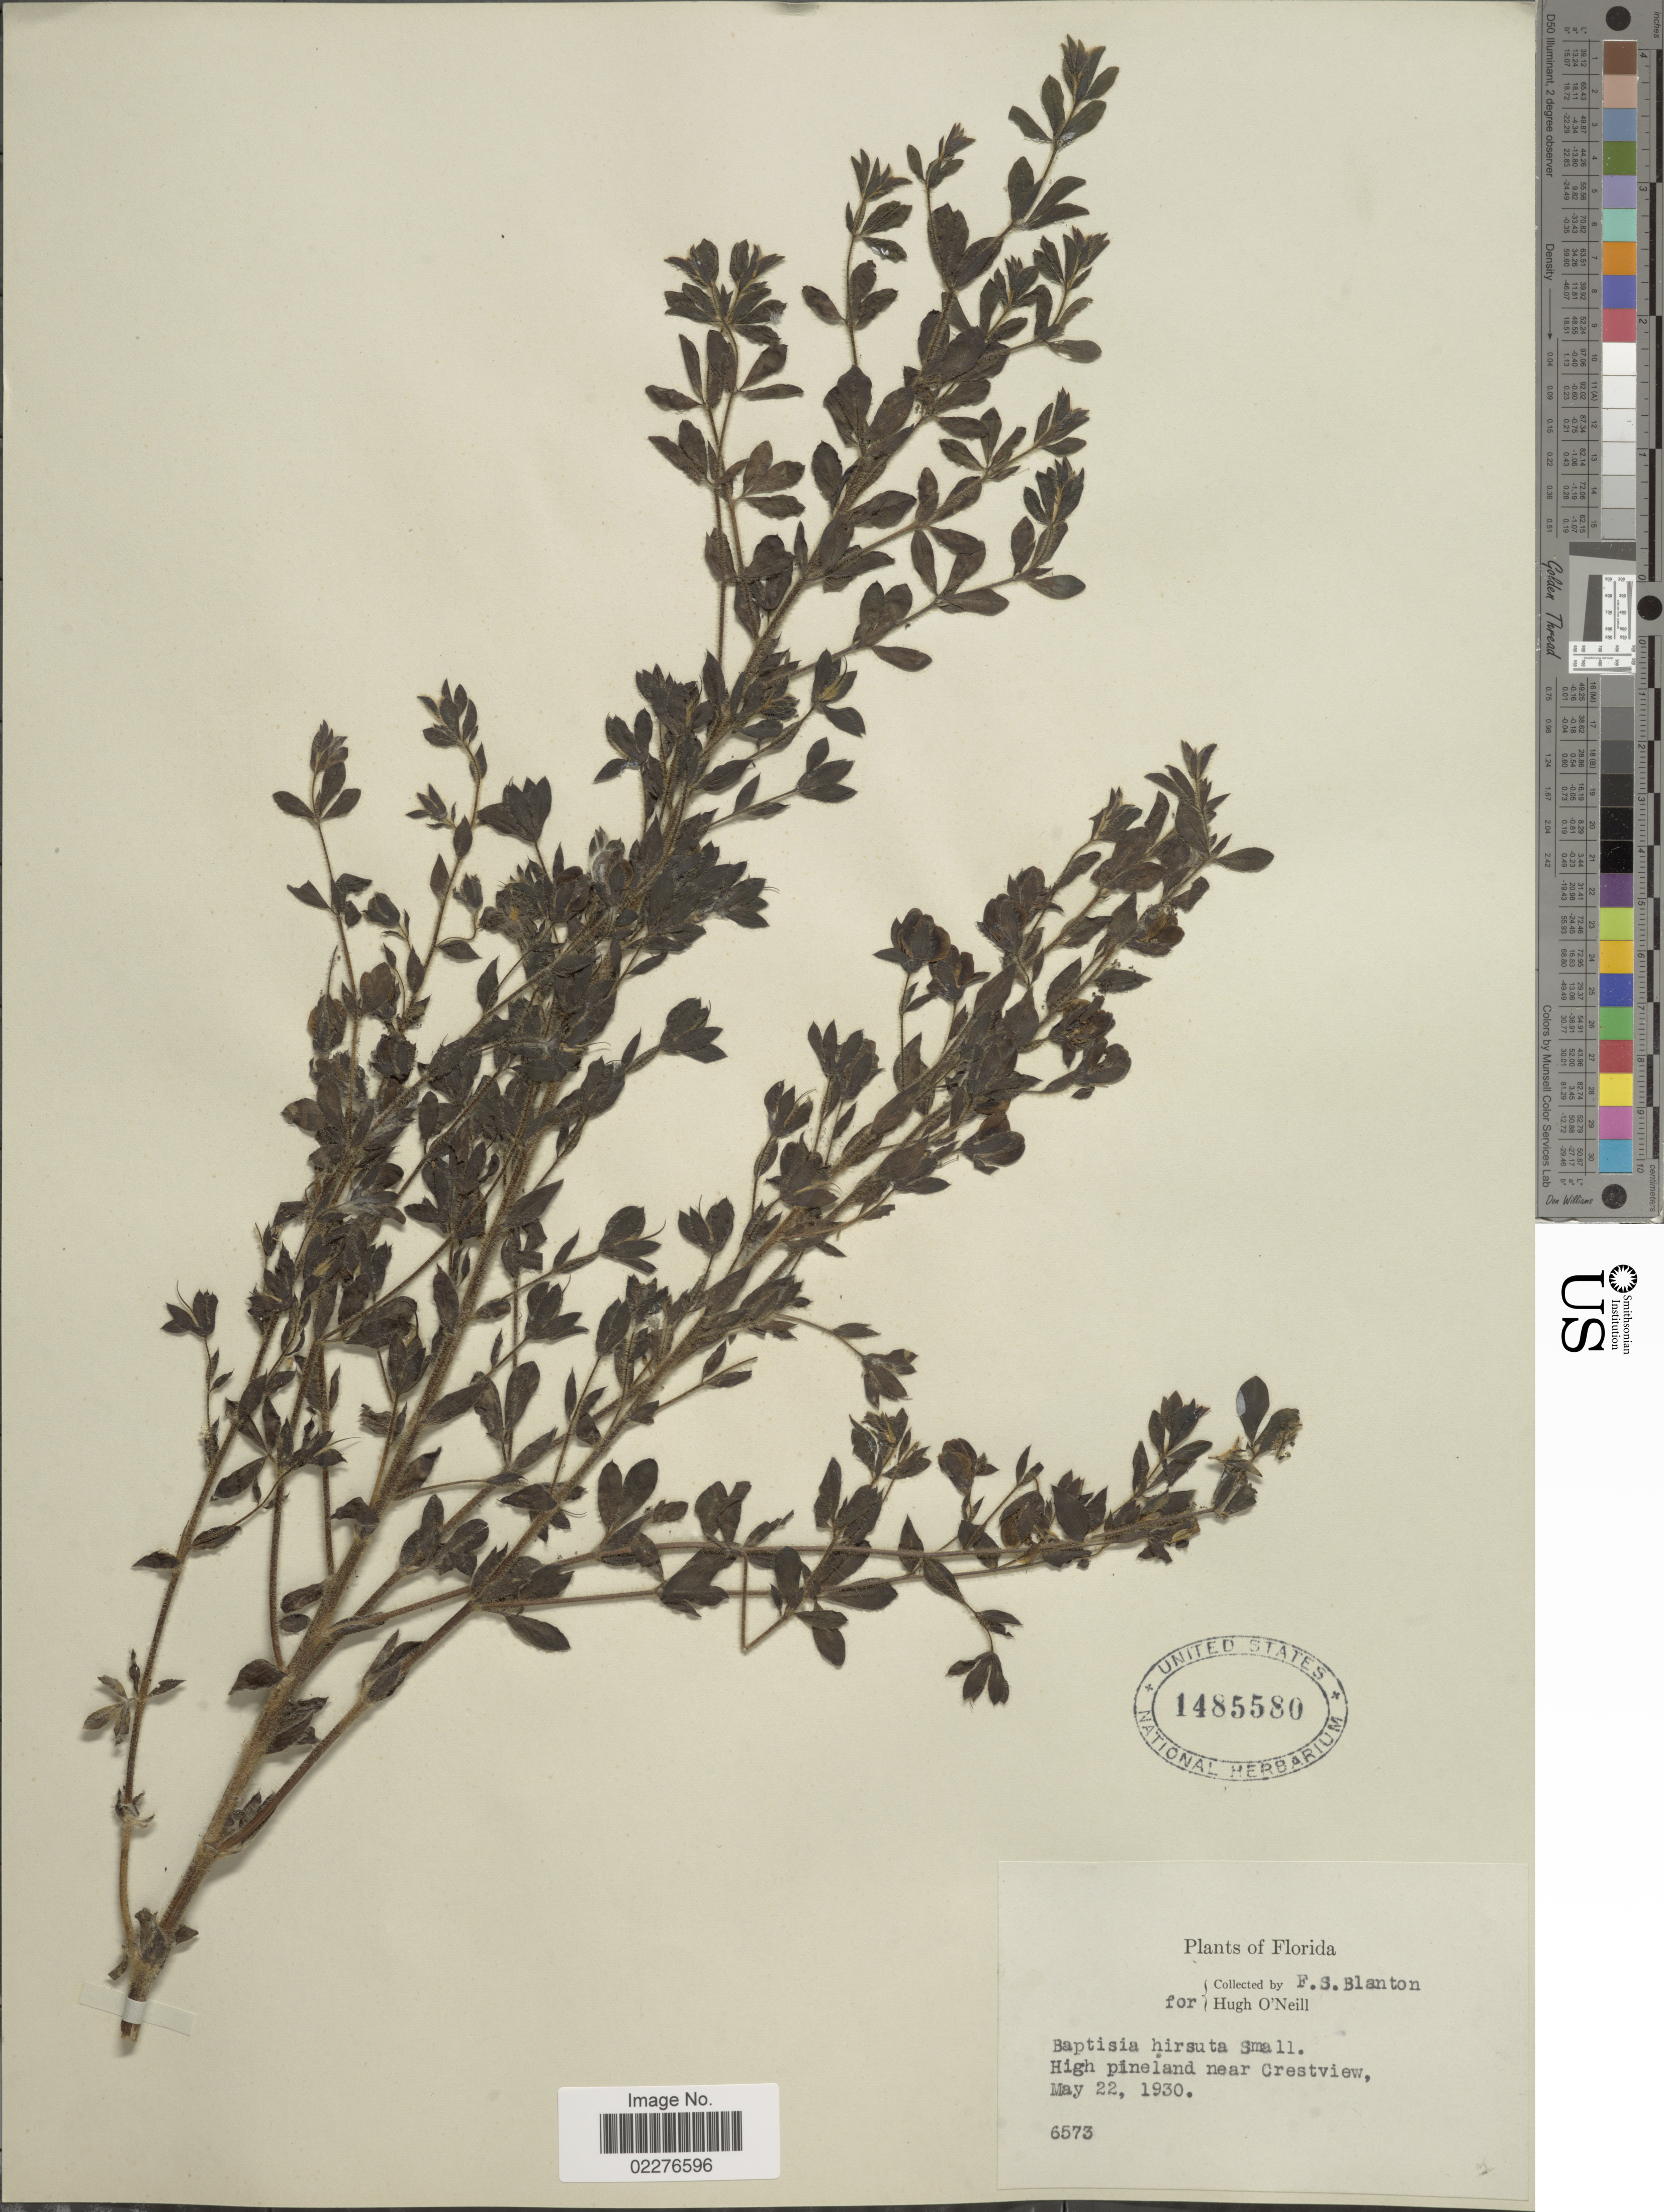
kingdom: Plantae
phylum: Tracheophyta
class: Magnoliopsida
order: Fabales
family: Fabaceae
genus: Baptisia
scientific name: Baptisia hirsuta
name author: Small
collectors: F. S. Blanton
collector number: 6573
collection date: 1930-05-22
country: United States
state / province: Florida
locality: High pineland near Crestview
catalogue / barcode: US 1485580